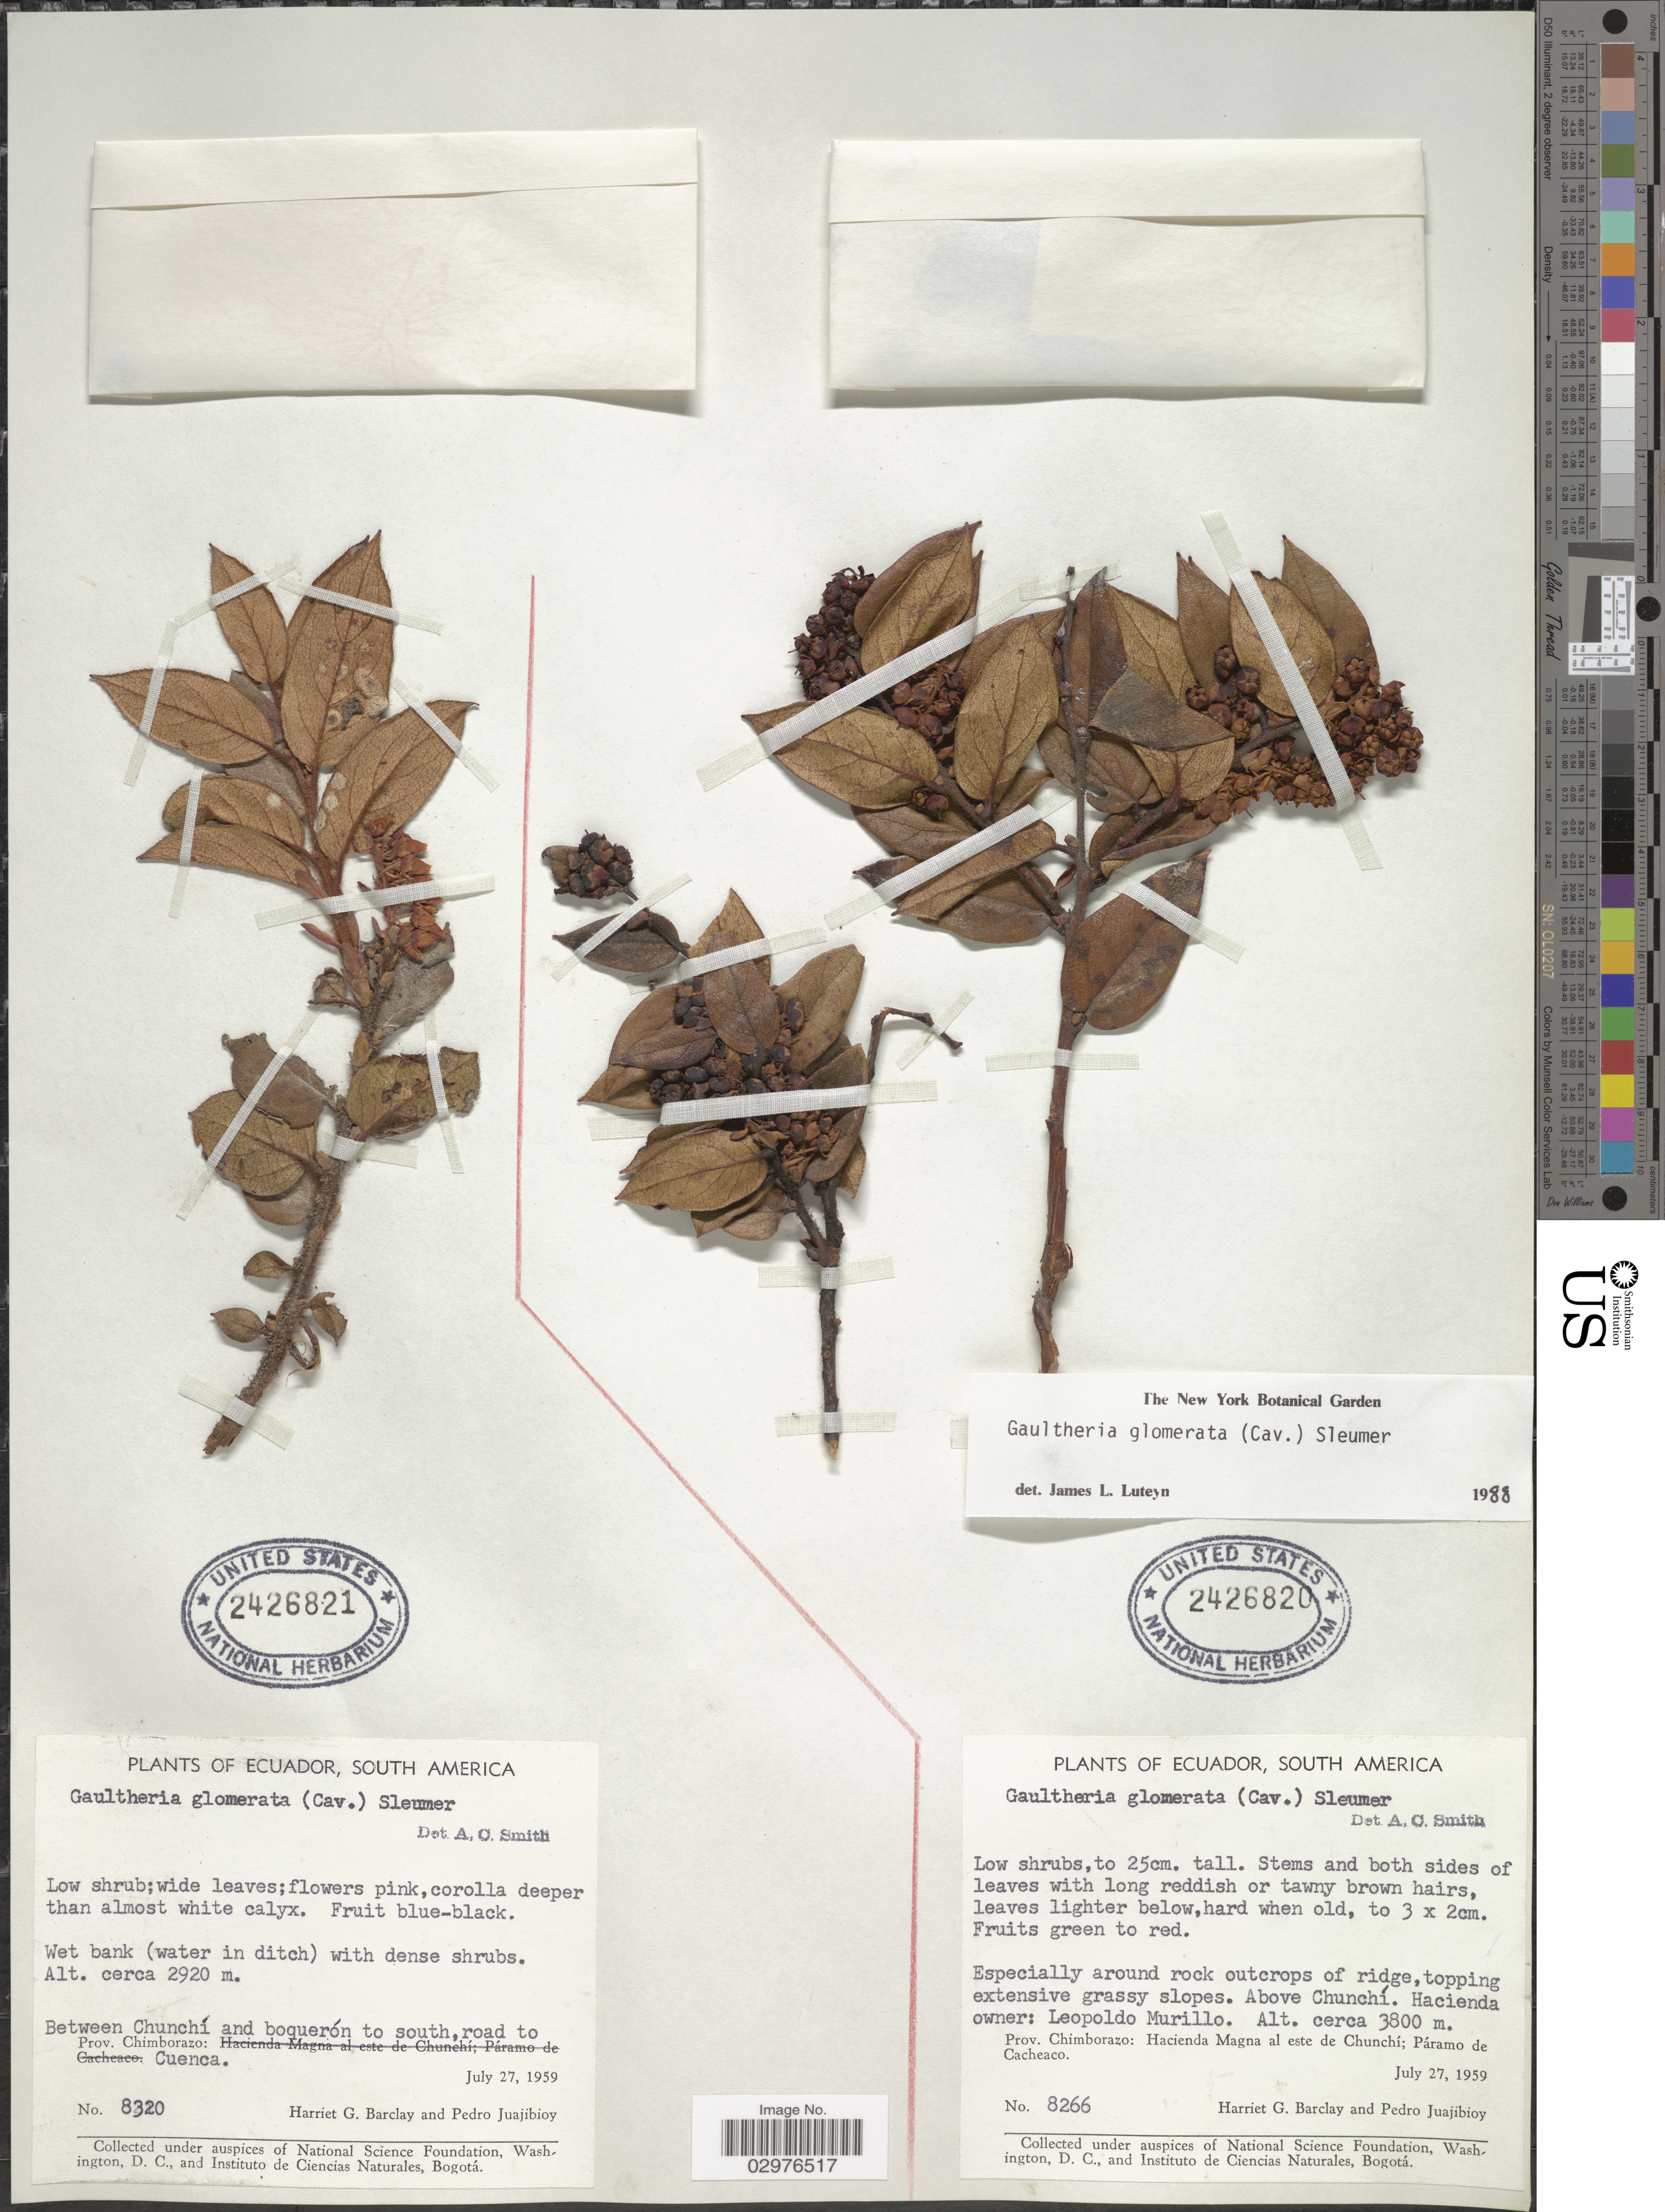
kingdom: Plantae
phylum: Tracheophyta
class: Magnoliopsida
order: Ericales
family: Ericaceae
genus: Gaultheria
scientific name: Gaultheria glomerata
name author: (Cav.) Sleumer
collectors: H. G. Barclay & P. Juajibioy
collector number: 8266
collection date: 1959-07-27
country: Ecuador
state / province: Chimborazo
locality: Above Chunchí. Hacienda owner: Leopoldo Murillo. Hacienda Magna al este de Chunchí; Páramo de Cacheaco.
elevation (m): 3800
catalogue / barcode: US 2426820-2